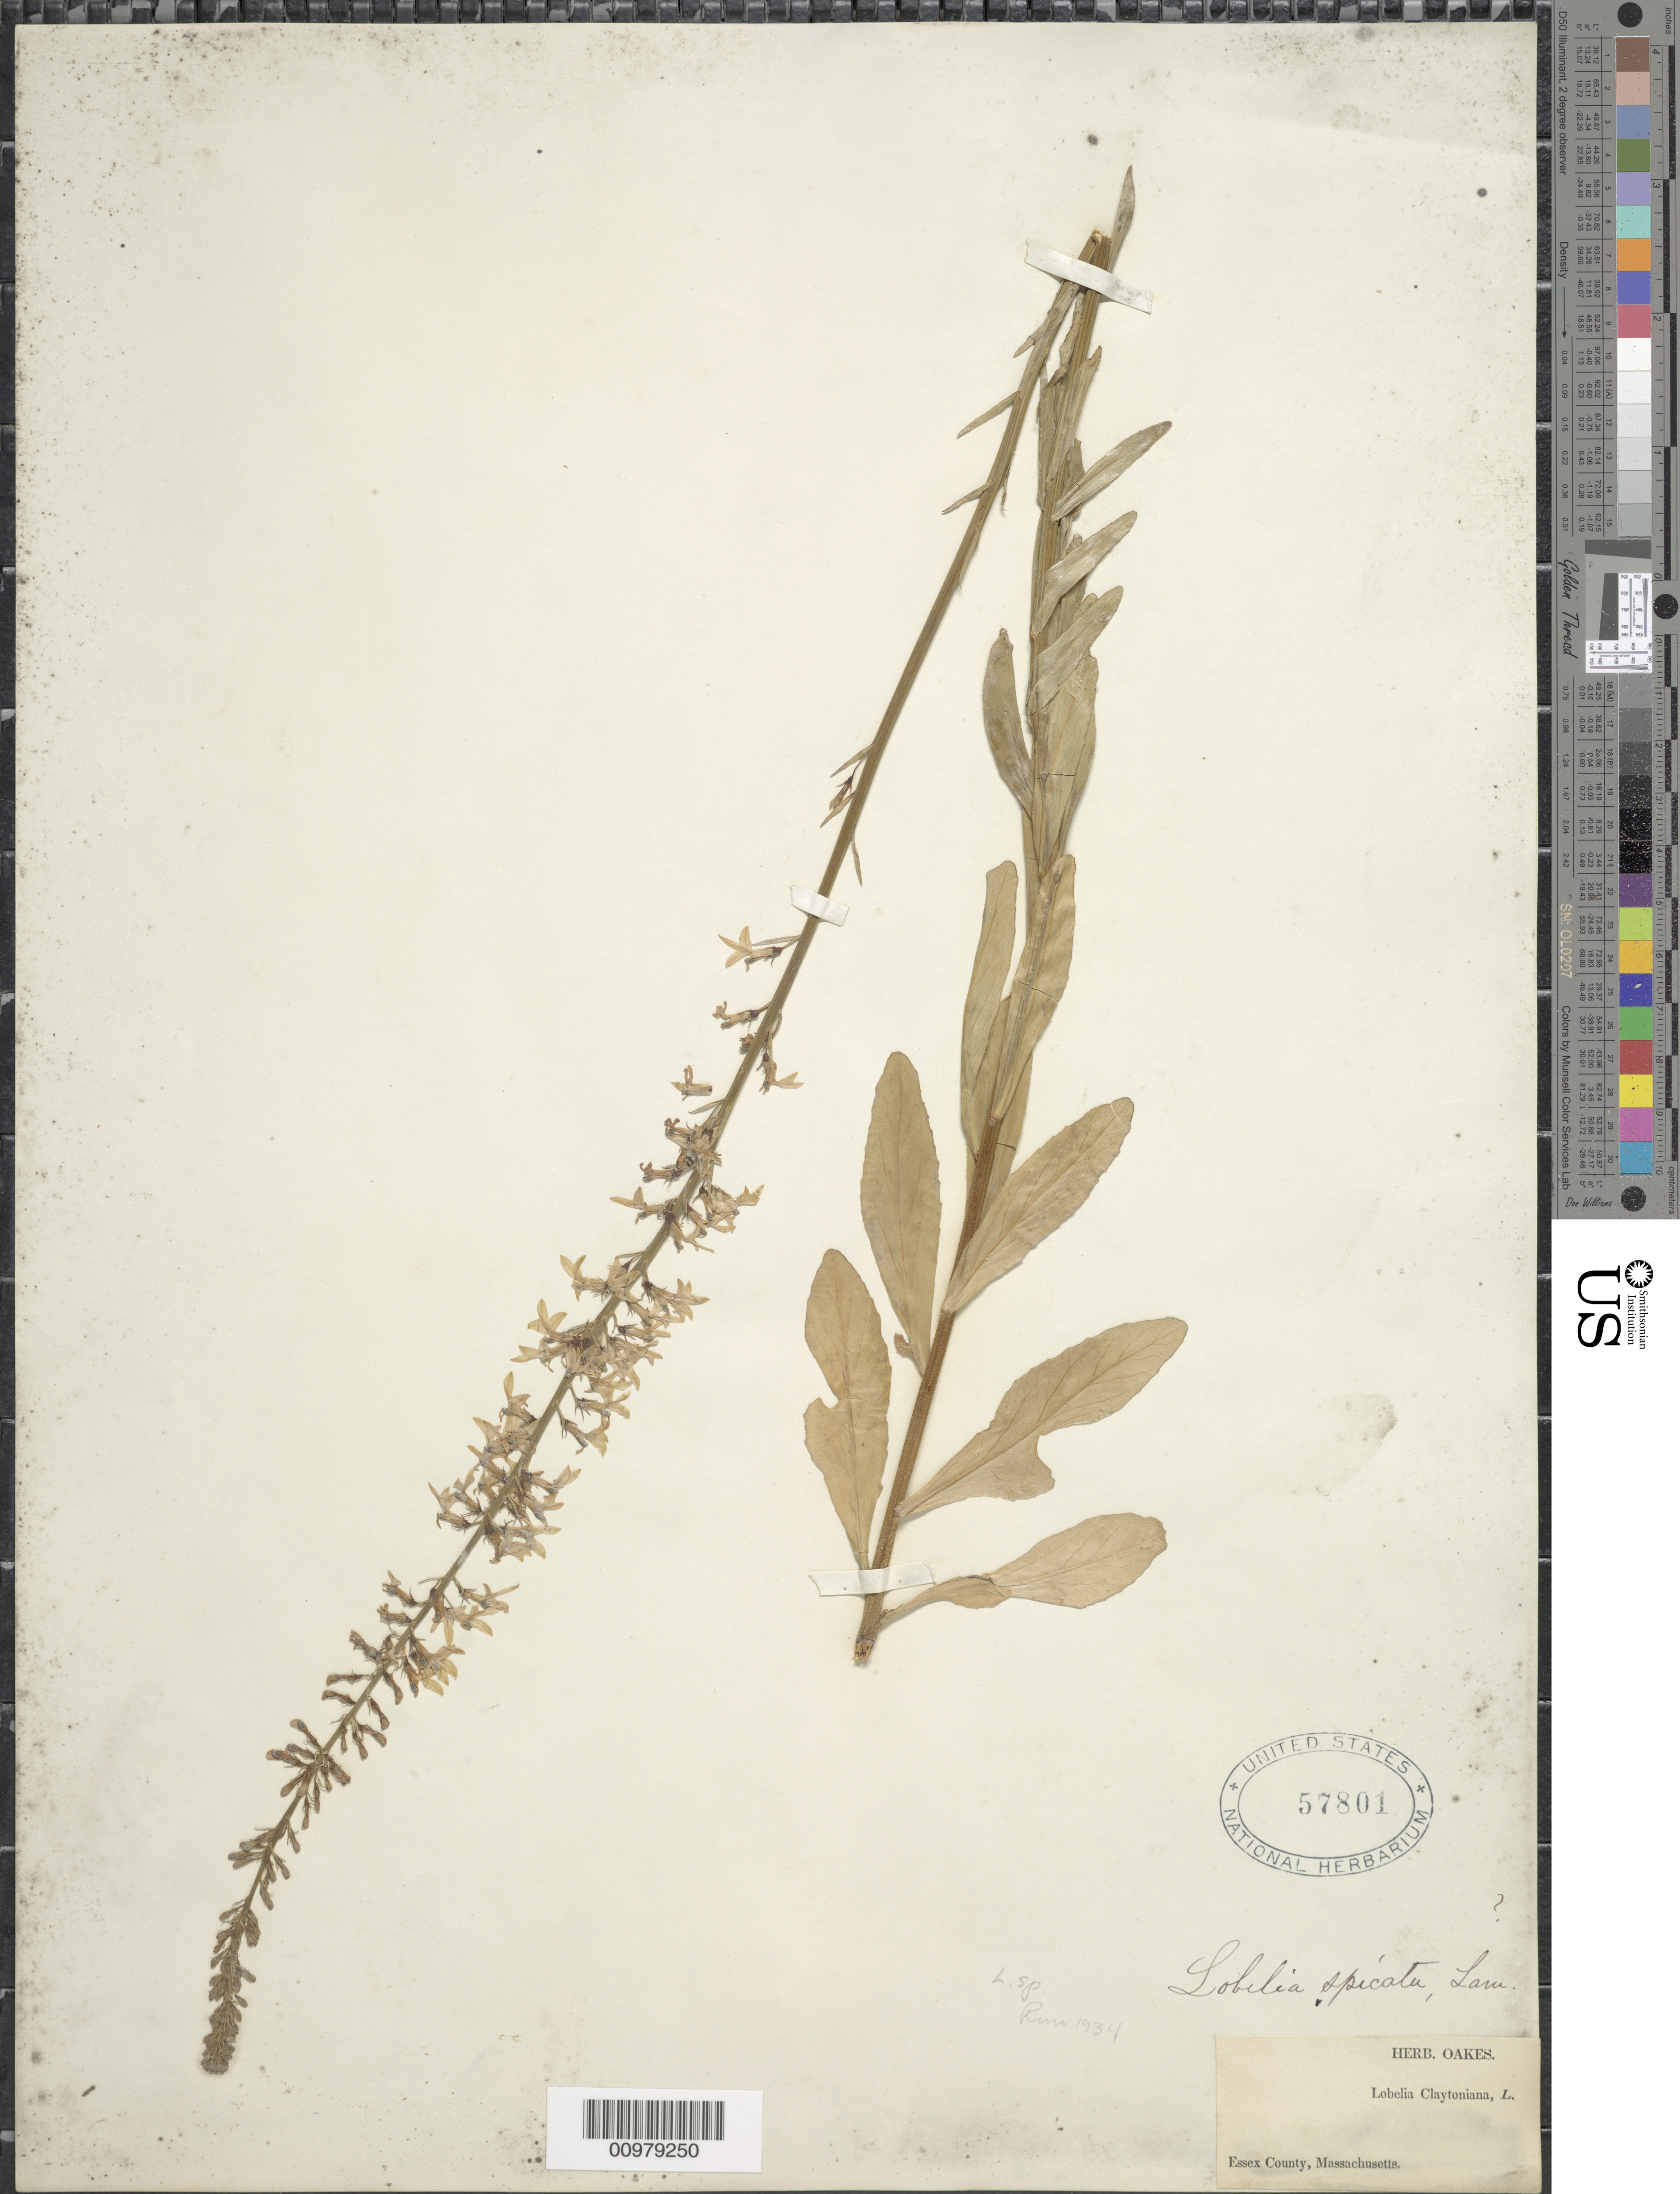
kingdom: Plantae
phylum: Tracheophyta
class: Magnoliopsida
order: Asterales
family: Campanulaceae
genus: Lobelia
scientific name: Lobelia spicata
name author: Lam.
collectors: -. Oakes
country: United States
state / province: Massachusetts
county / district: Essex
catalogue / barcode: US 57801